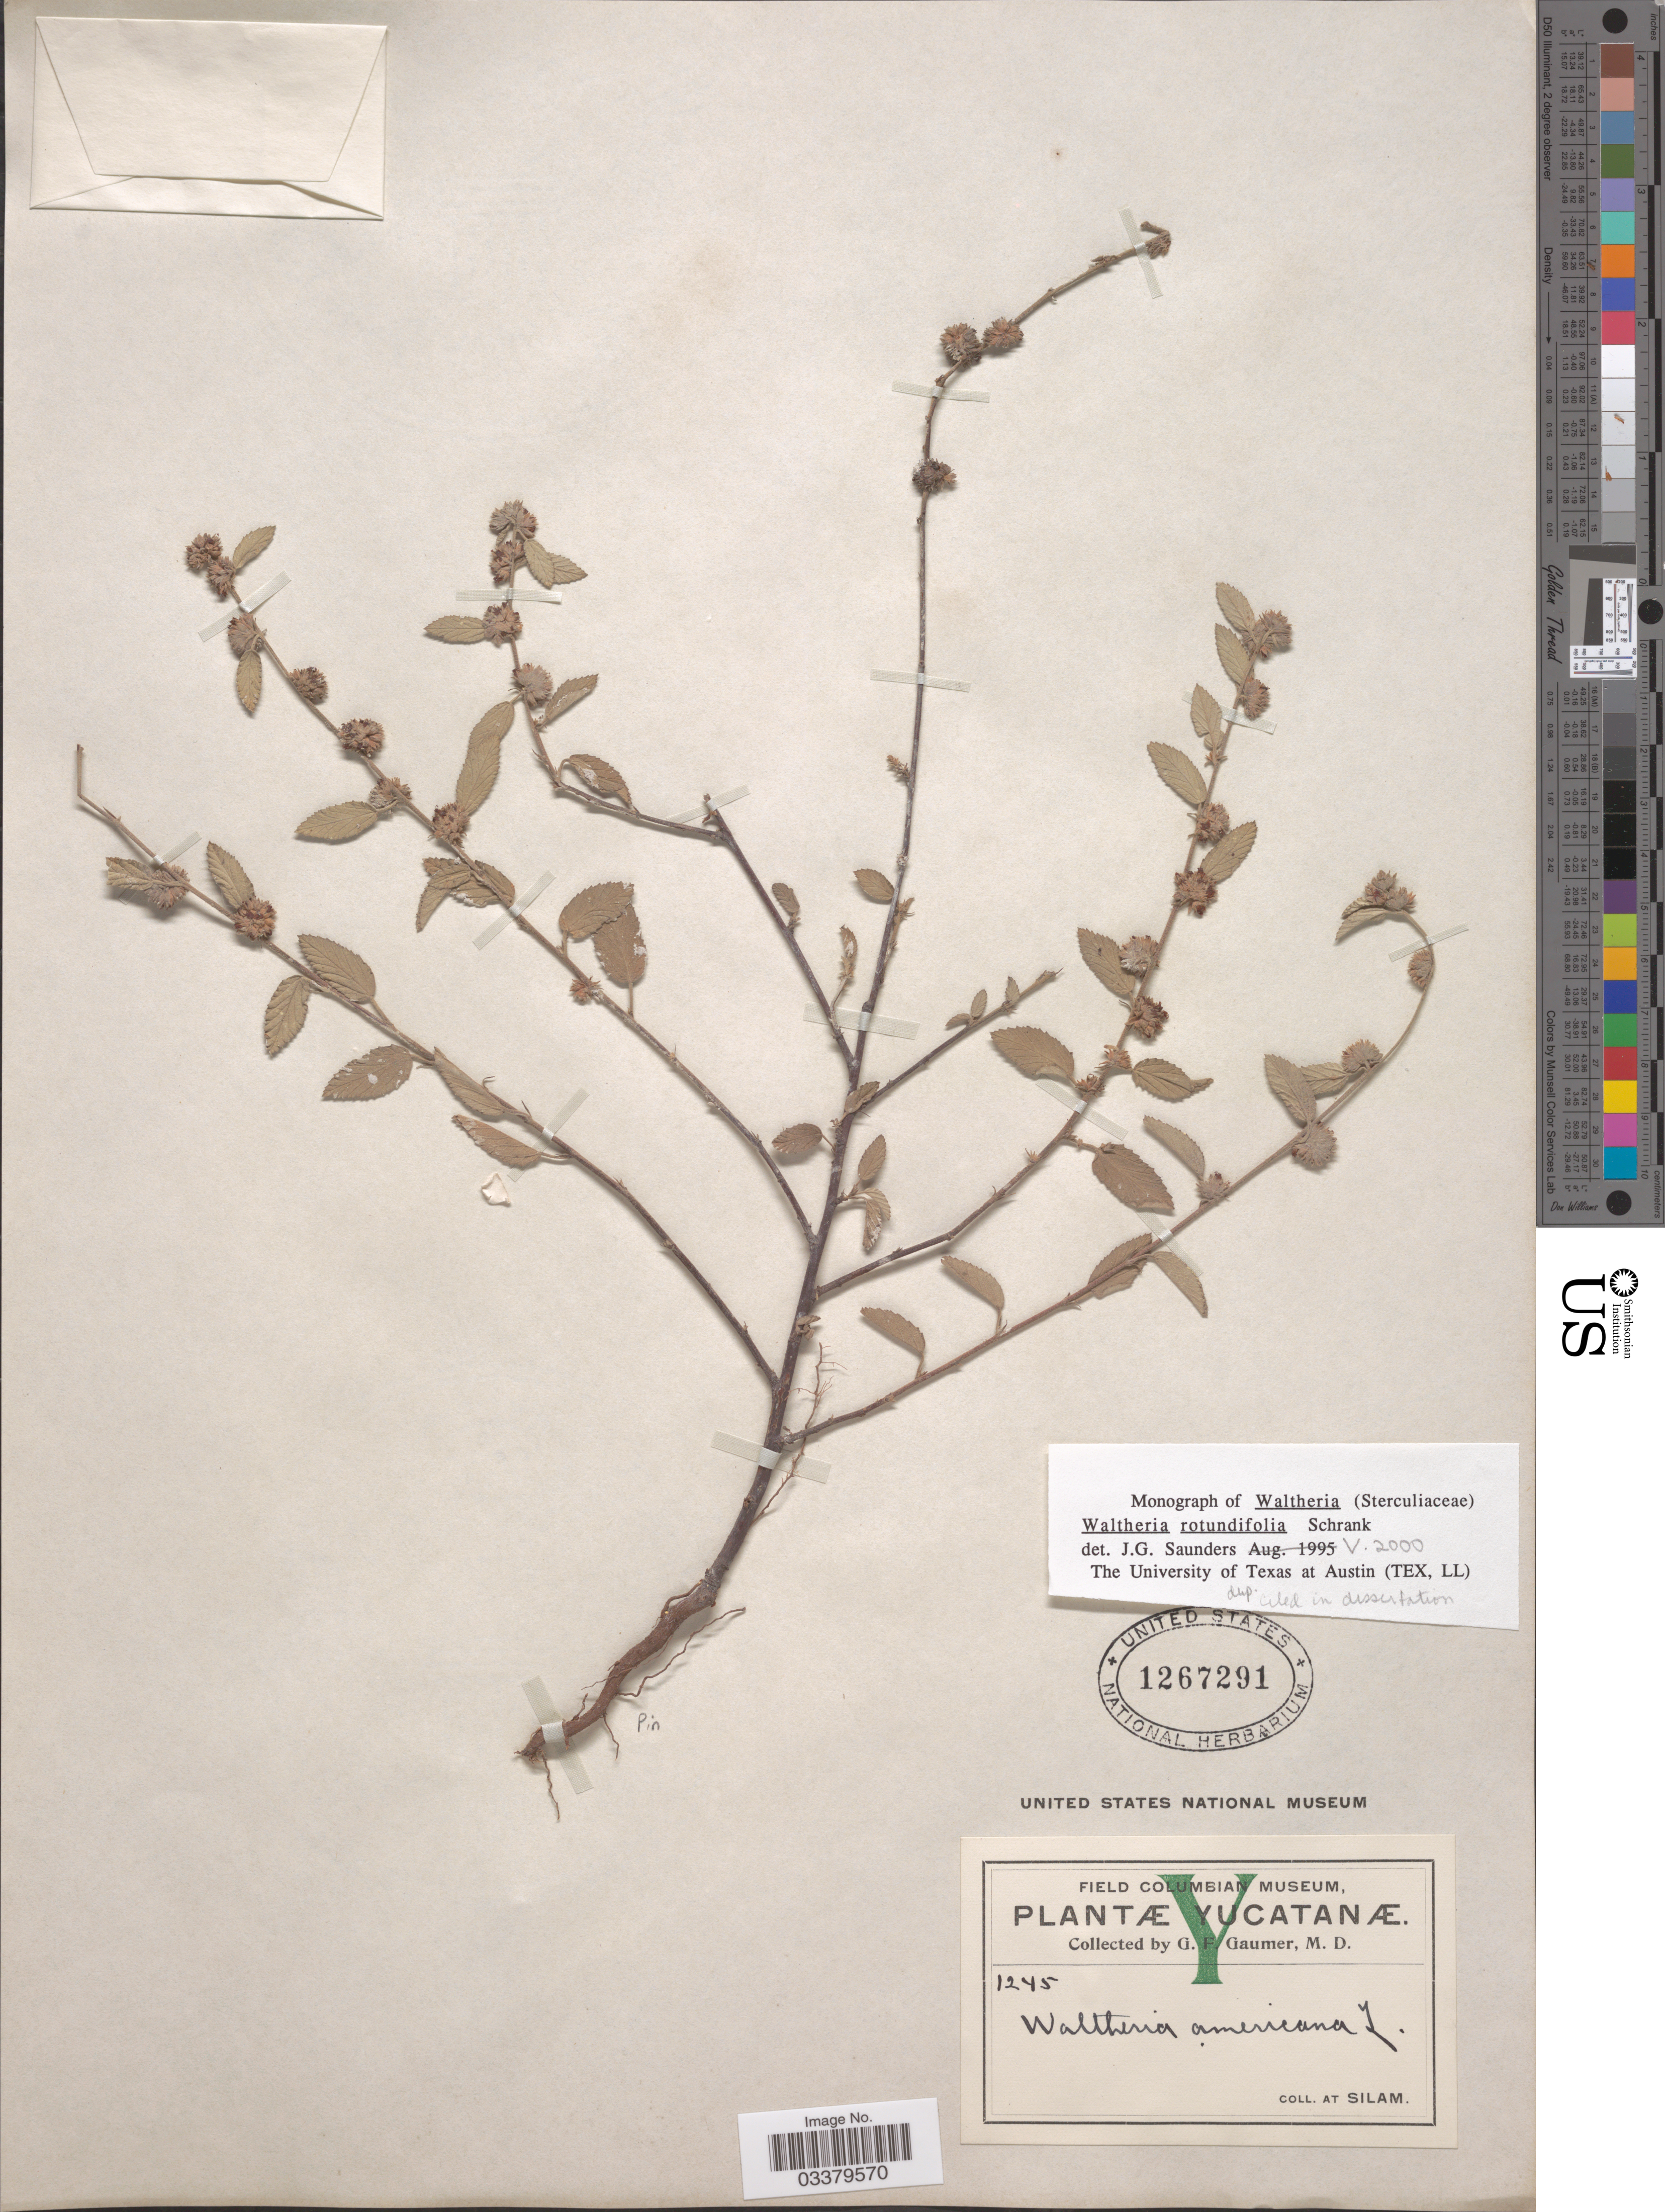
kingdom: Plantae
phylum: Tracheophyta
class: Magnoliopsida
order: Malvales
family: Malvaceae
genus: Waltheria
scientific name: Waltheria rotundifolia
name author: Schrank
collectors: G. F. Gaumer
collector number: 1245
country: Mexico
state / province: Yucatán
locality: Silam.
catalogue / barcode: US 1267291